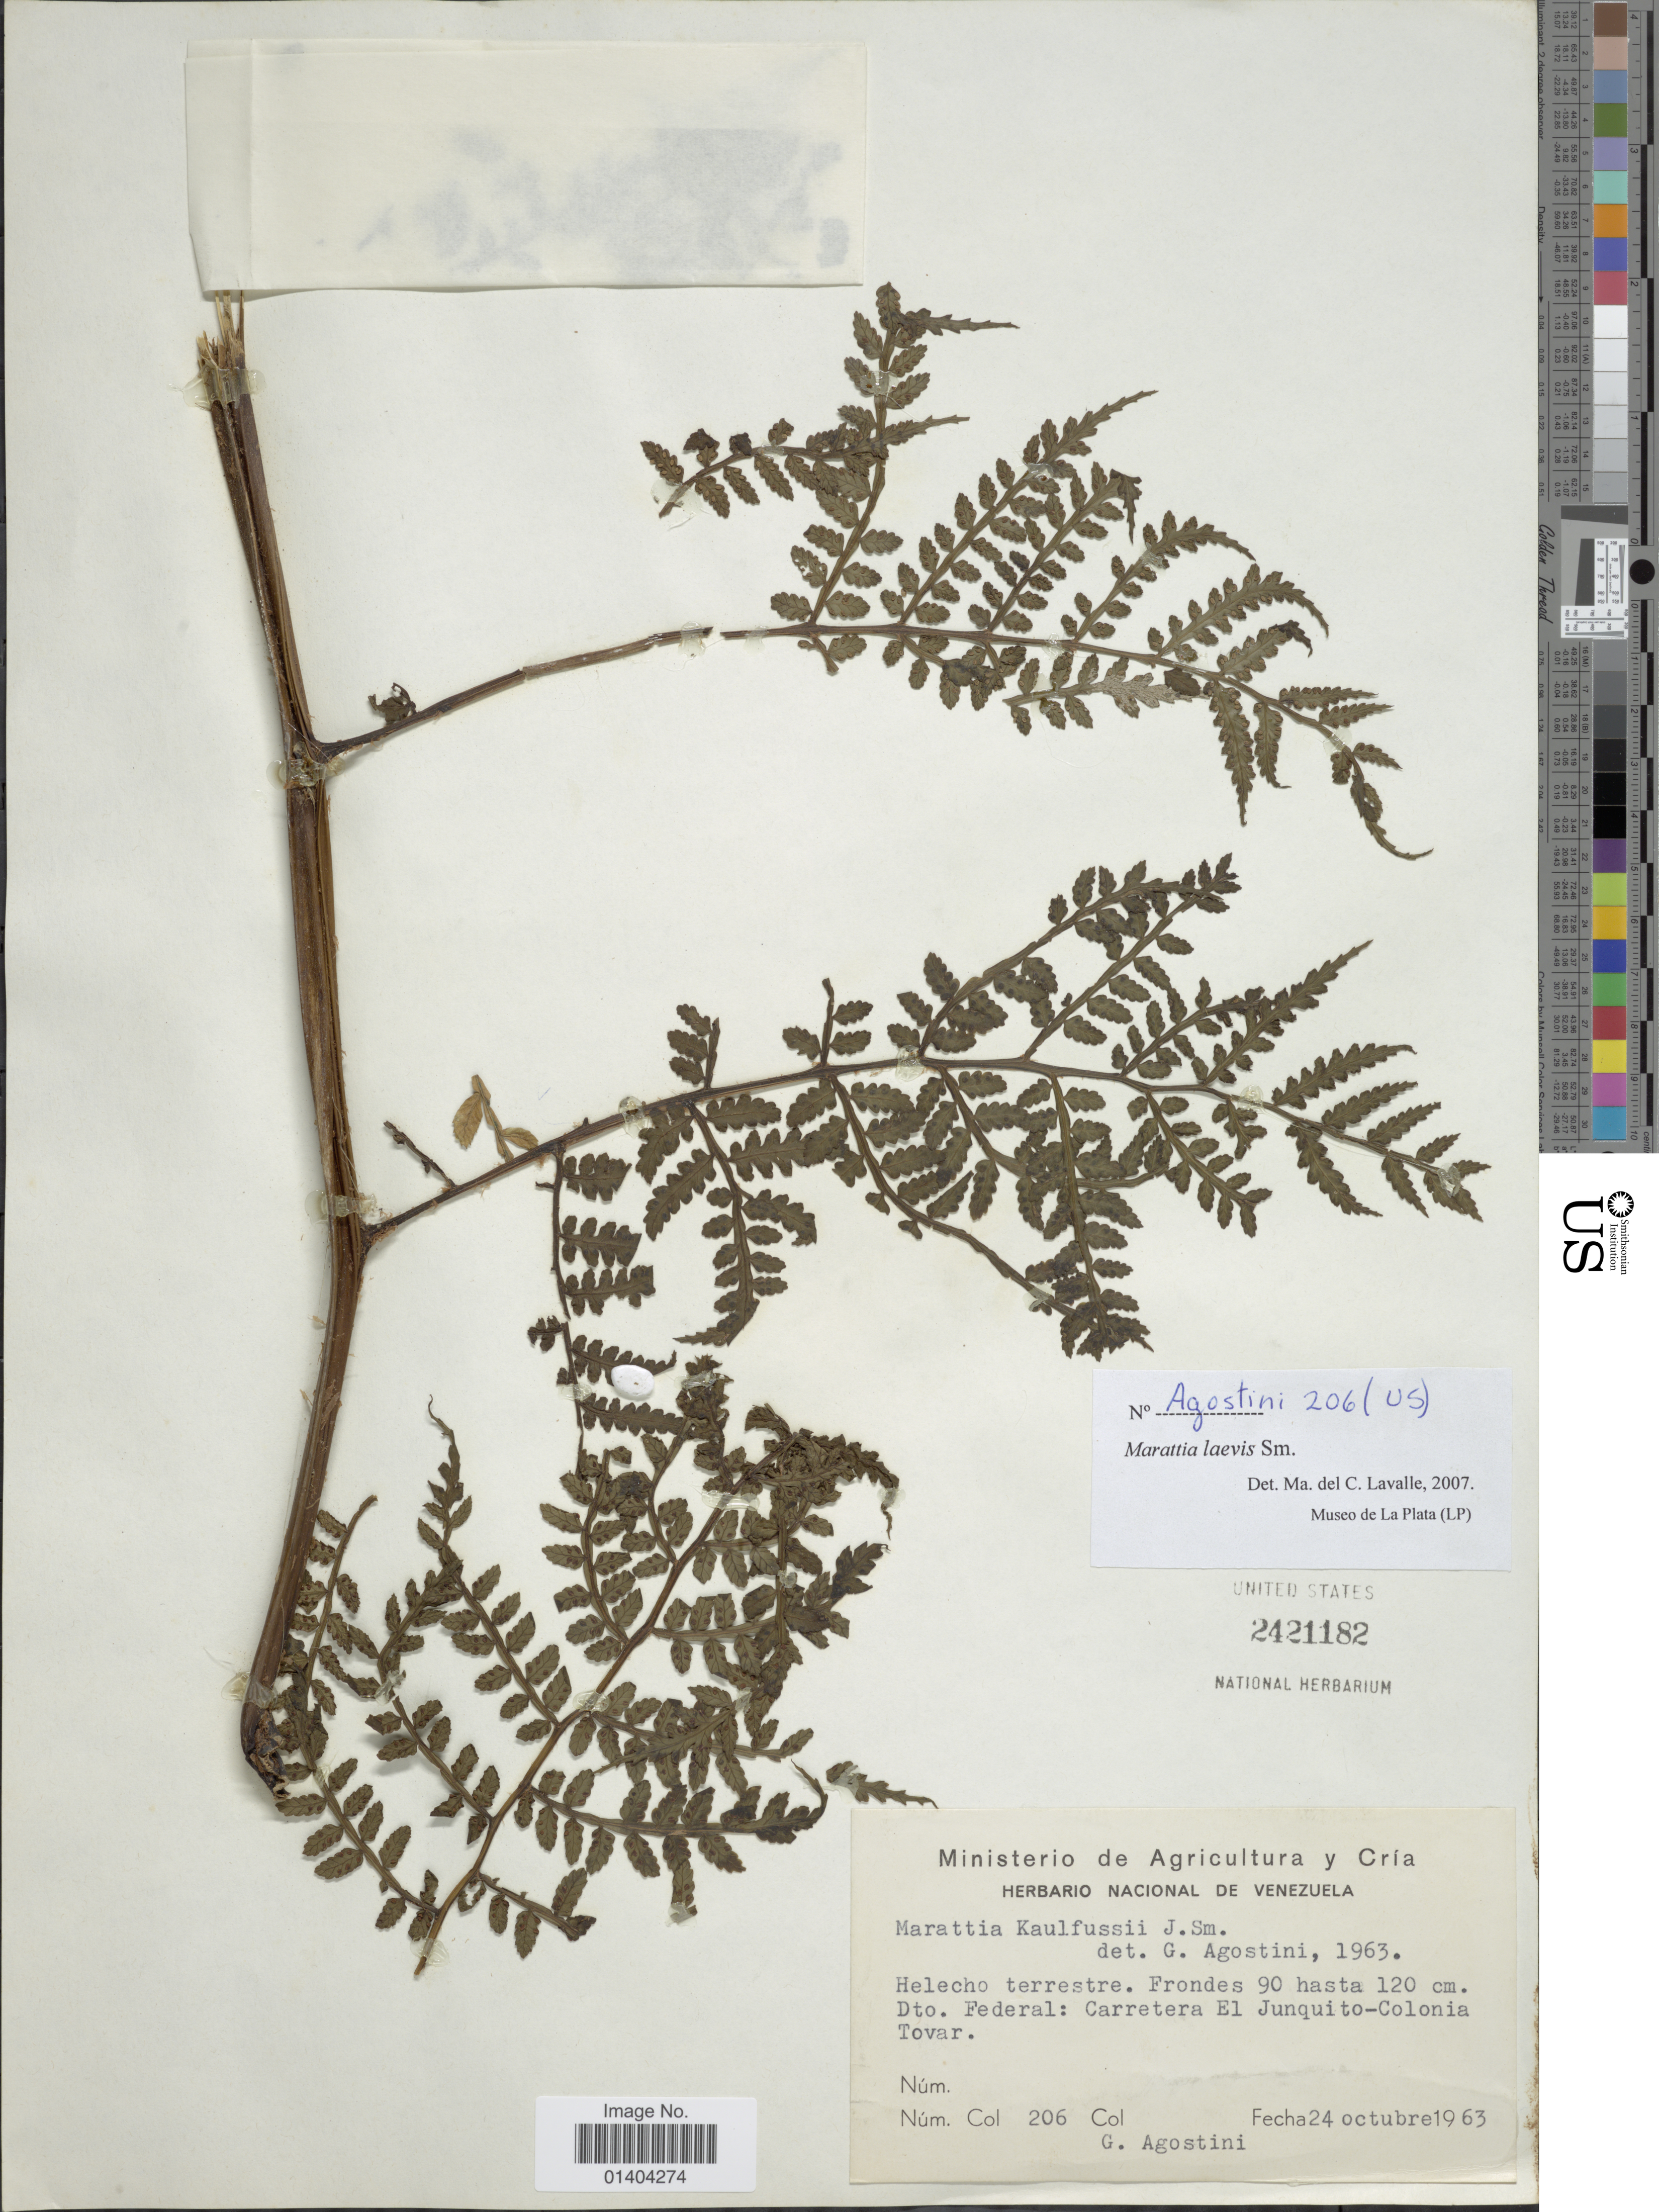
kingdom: Plantae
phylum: Tracheophyta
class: Polypodiopsida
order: Marattiales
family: Marattiaceae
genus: Marattia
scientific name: Marattia laevis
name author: Sm.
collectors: G. Agostini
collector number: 206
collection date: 1963-10-24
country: Venezuela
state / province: Distrito Federal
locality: Dto. Federal: Carretera El Junquito Colonia Tovar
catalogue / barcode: US 2421182